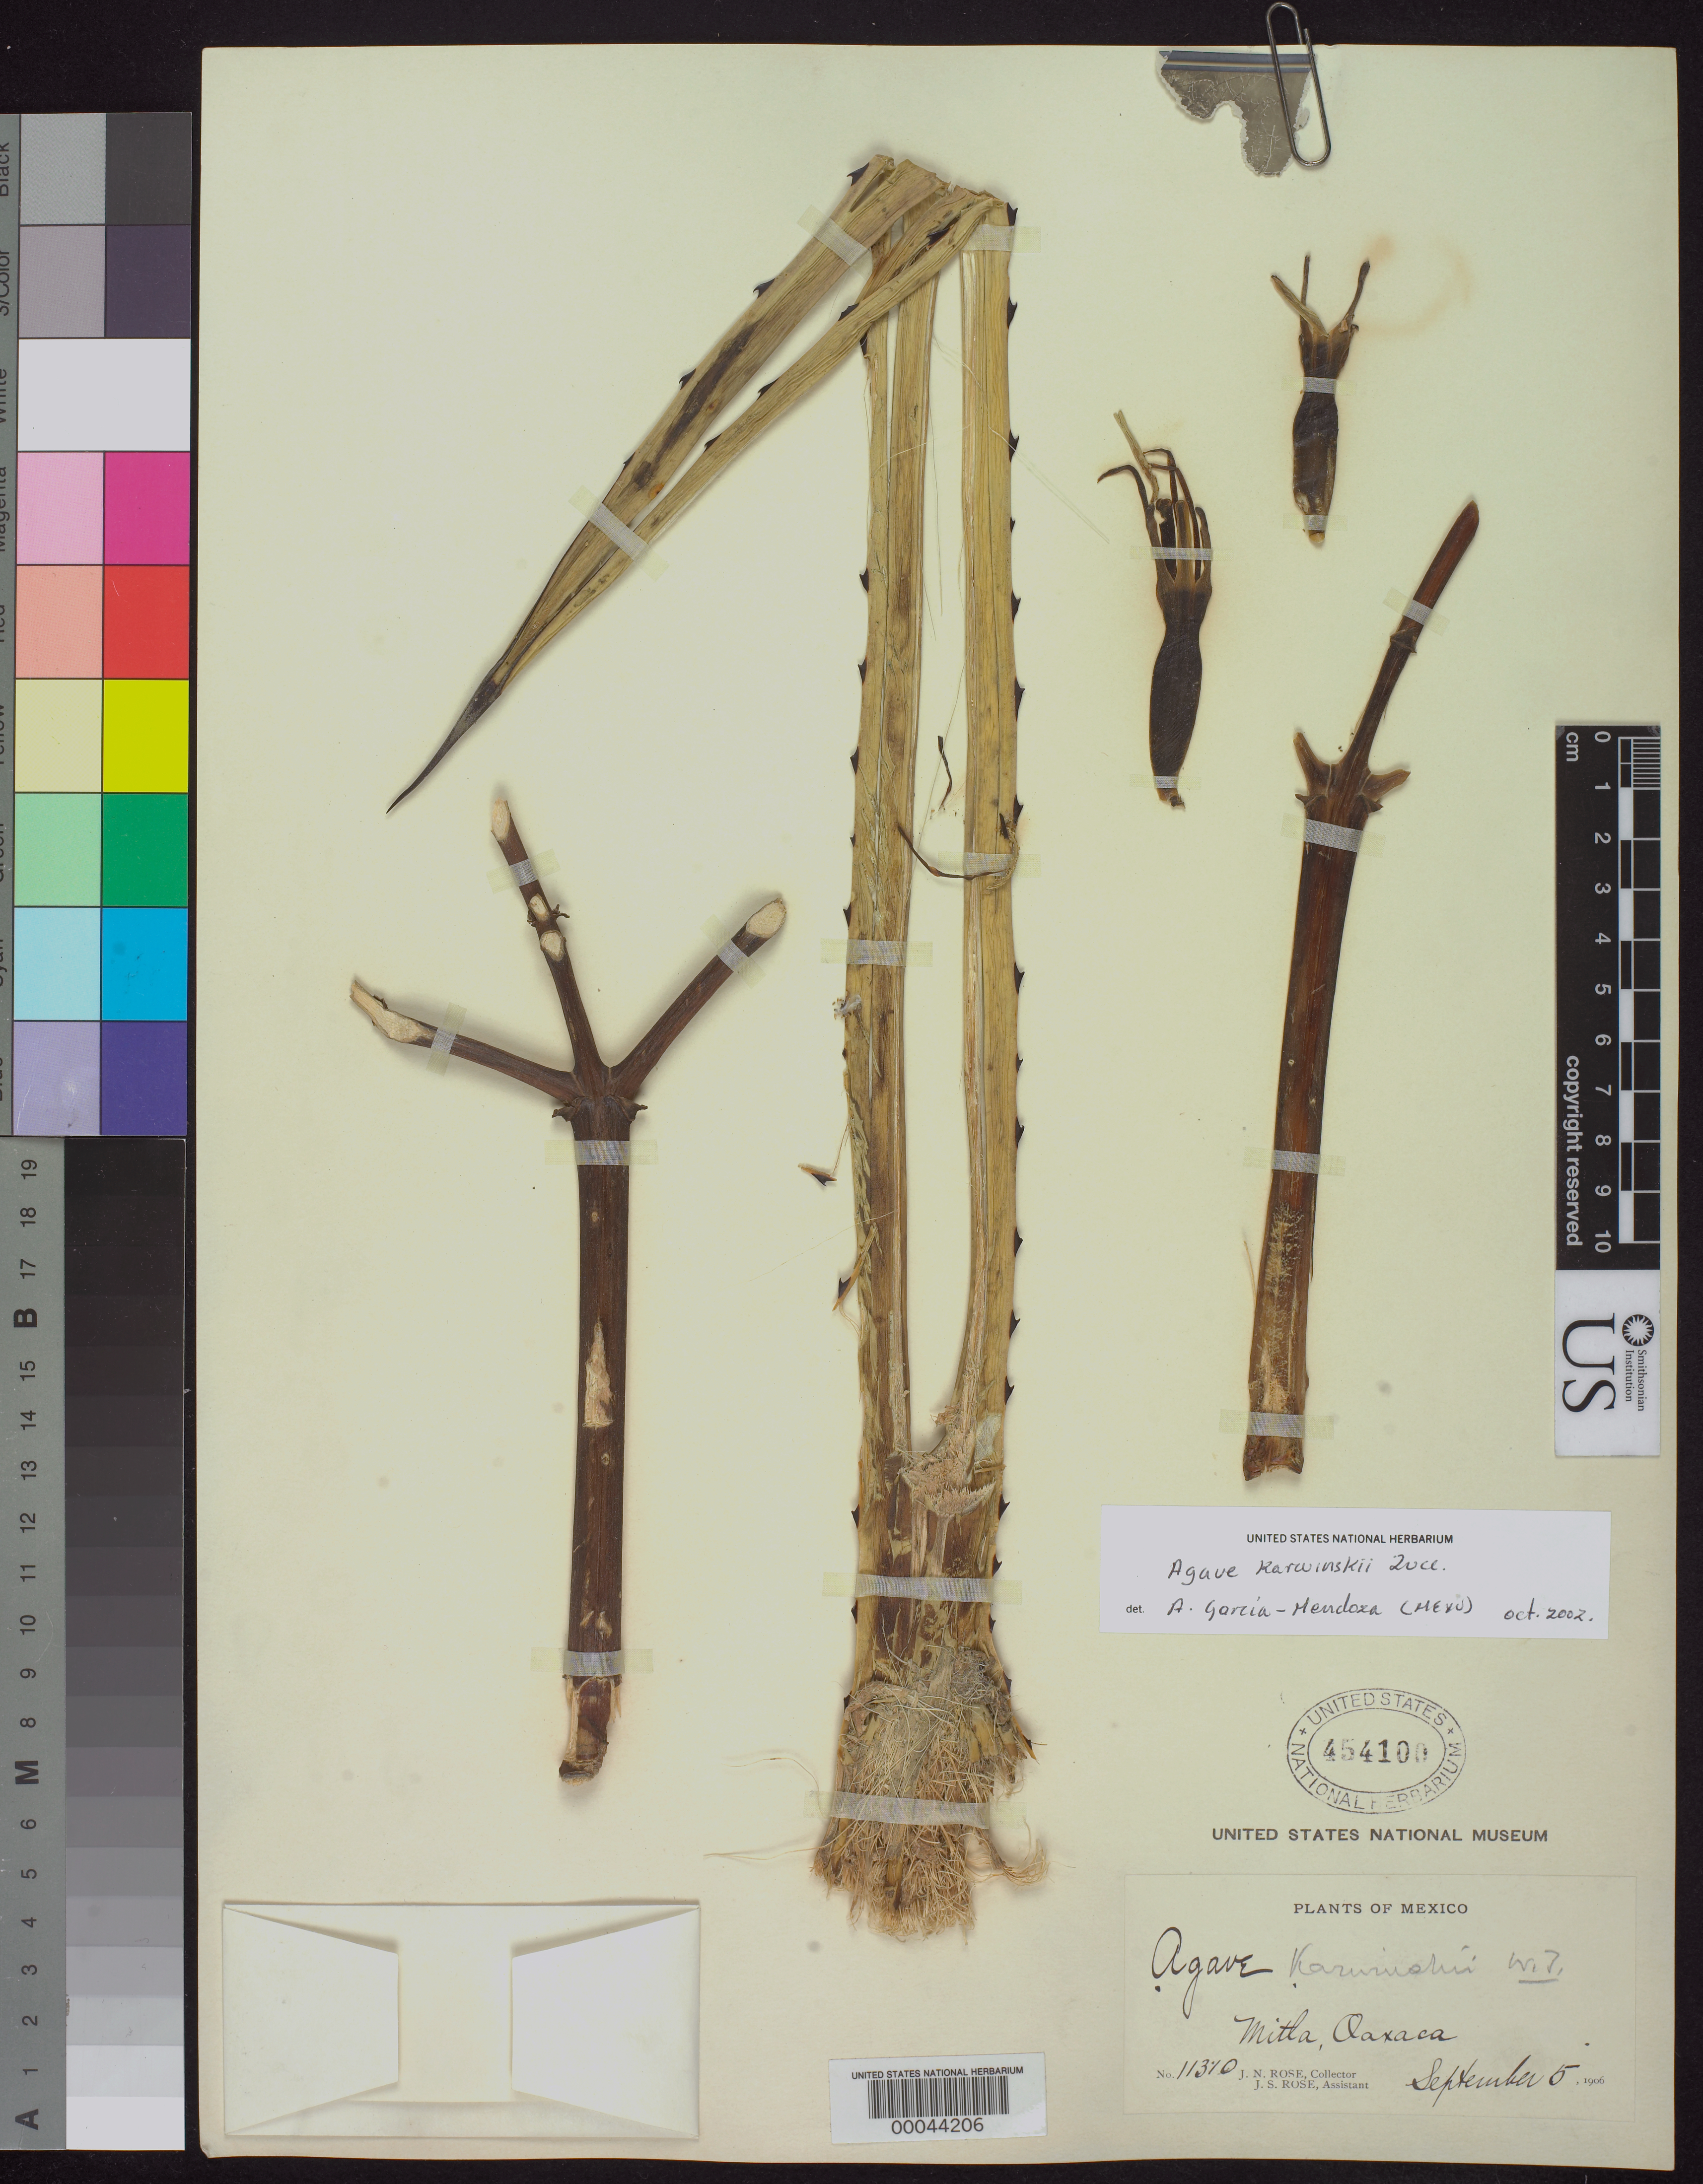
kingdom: Plantae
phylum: Tracheophyta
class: Liliopsida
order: Asparagales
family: Asparagaceae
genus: Agave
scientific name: Agave karwinskii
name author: Zucc.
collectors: J. N. Rose & J. S. Rose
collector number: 11310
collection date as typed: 05 Sep 1906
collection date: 1906-09-05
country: Mexico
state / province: Oaxaca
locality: Milta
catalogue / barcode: US 454100